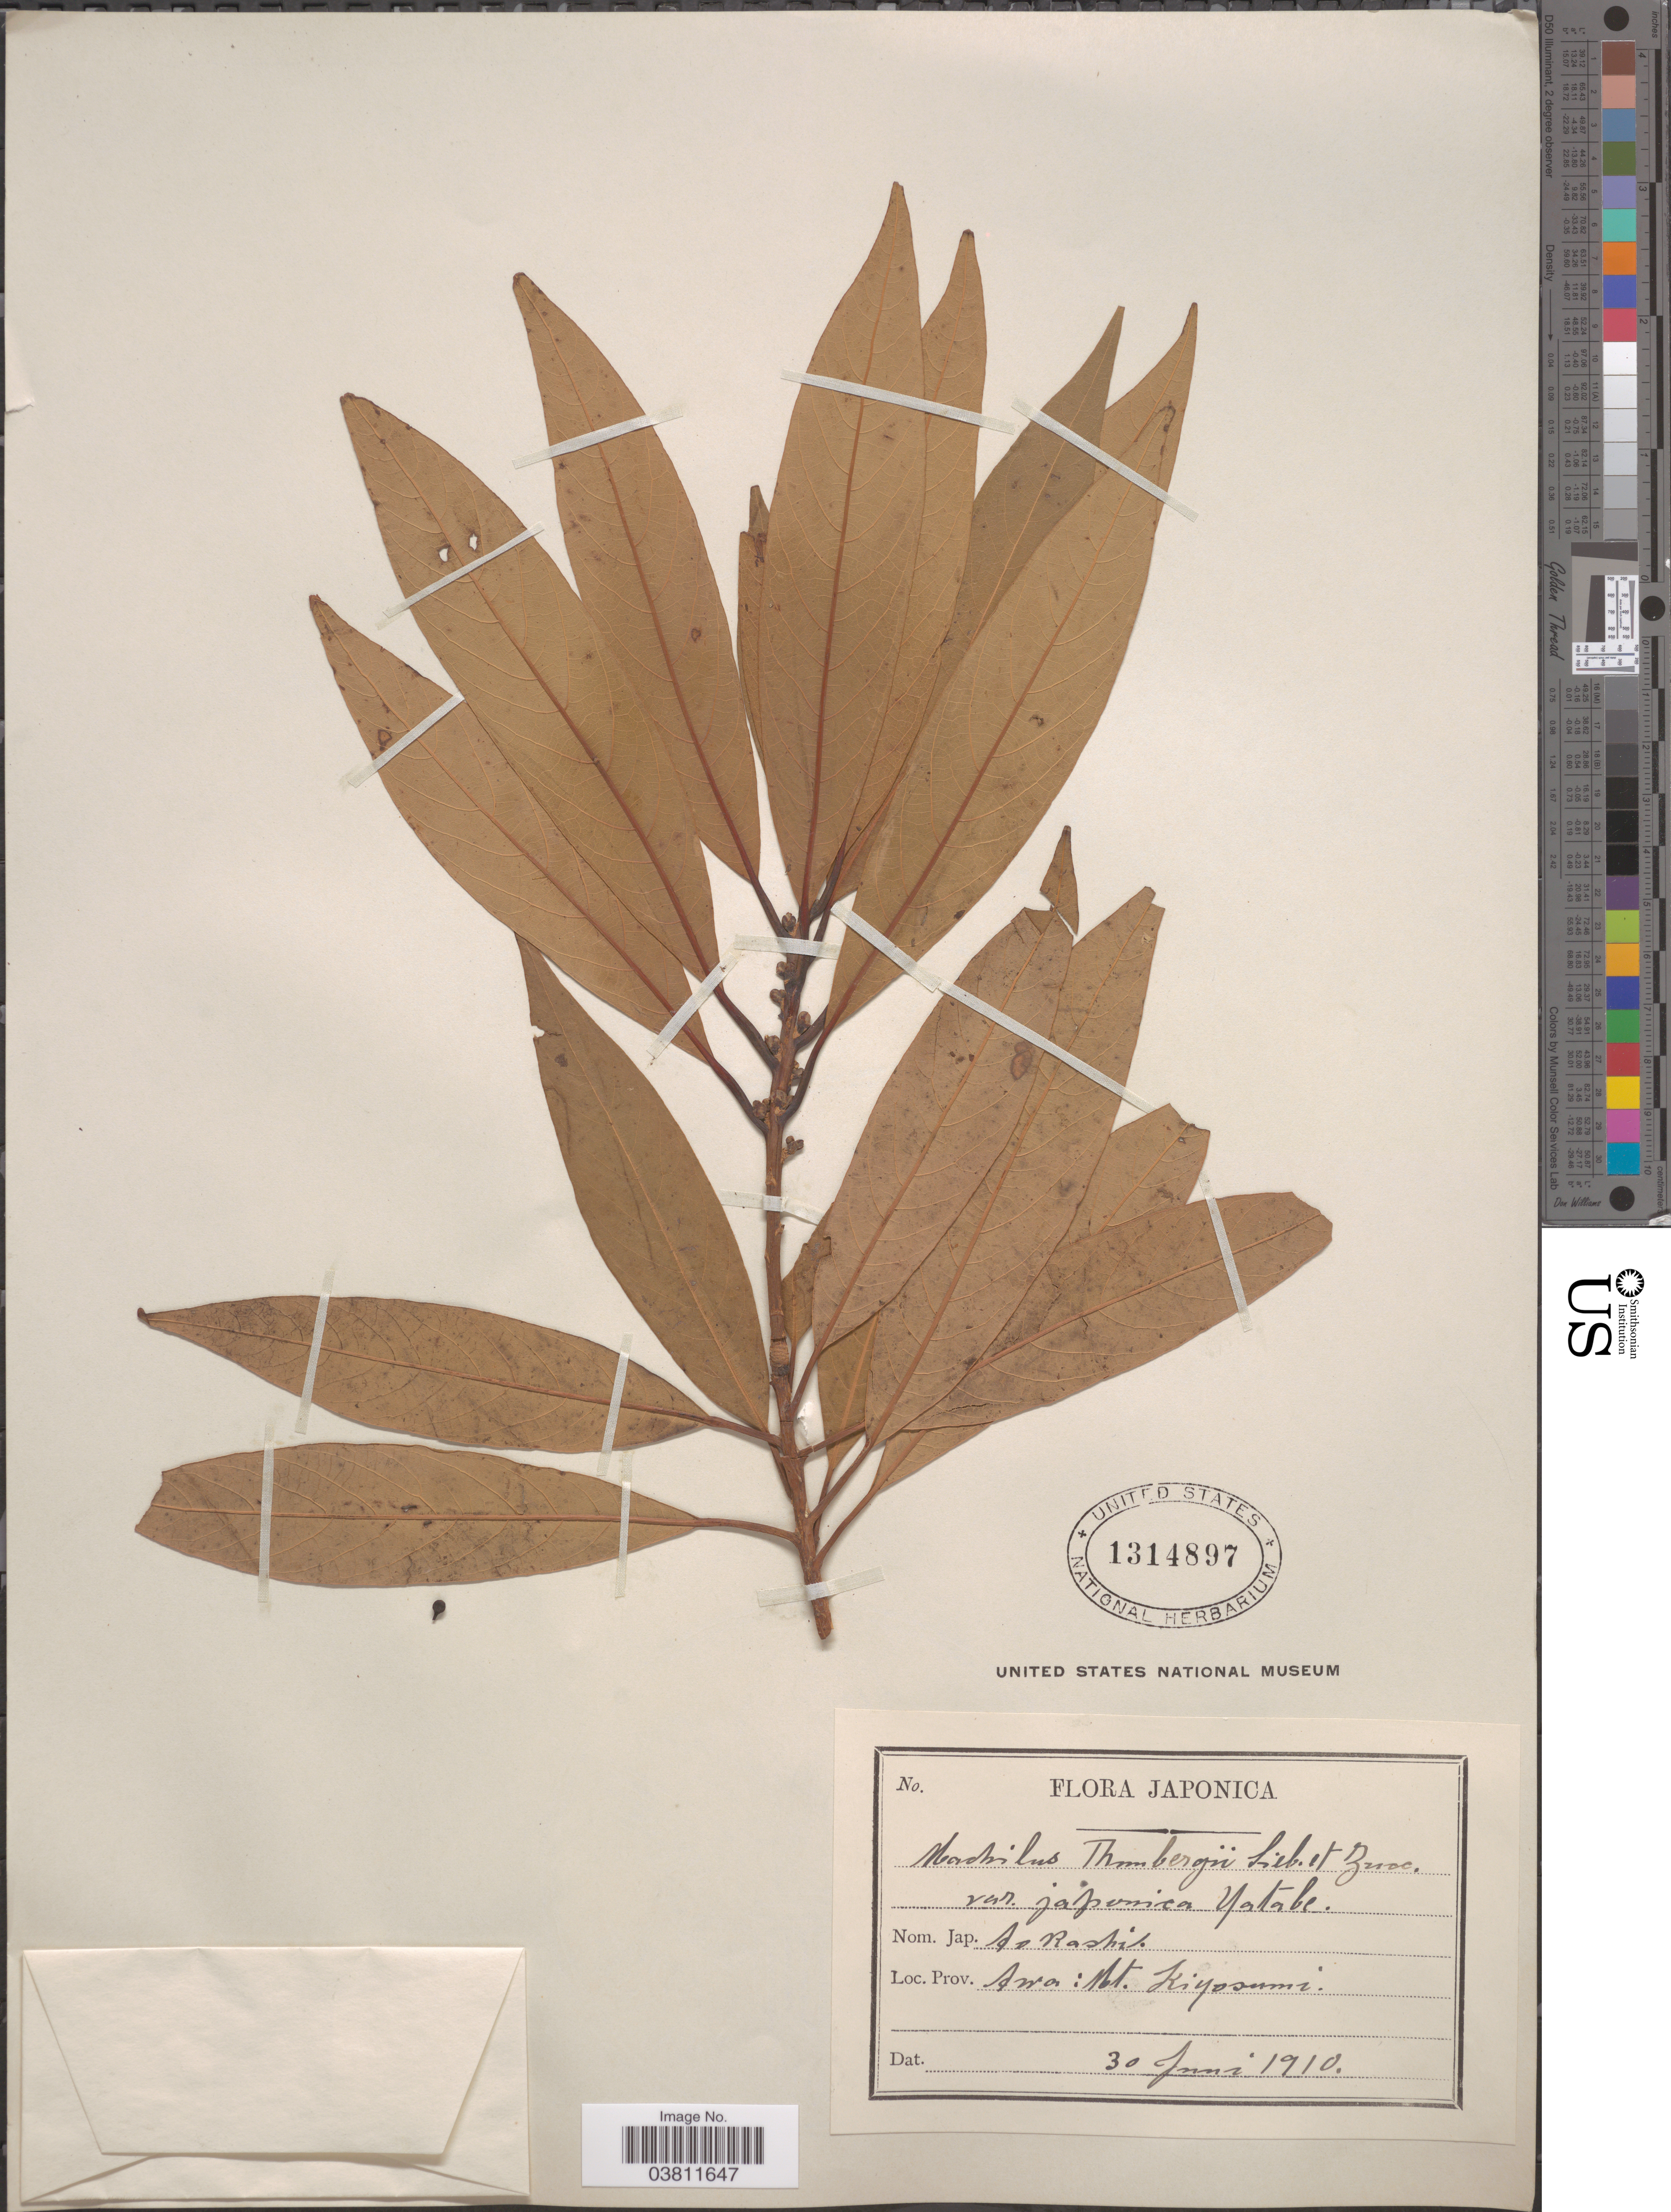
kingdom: Plantae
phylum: Tracheophyta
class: Magnoliopsida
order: Laurales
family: Lauraceae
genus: Machilus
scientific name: Machilus japonica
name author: Siebold & Zucc.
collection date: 1910-06-30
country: Japan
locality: Prov. Awa: Mt. Kiyosumi.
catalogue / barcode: US 1314897